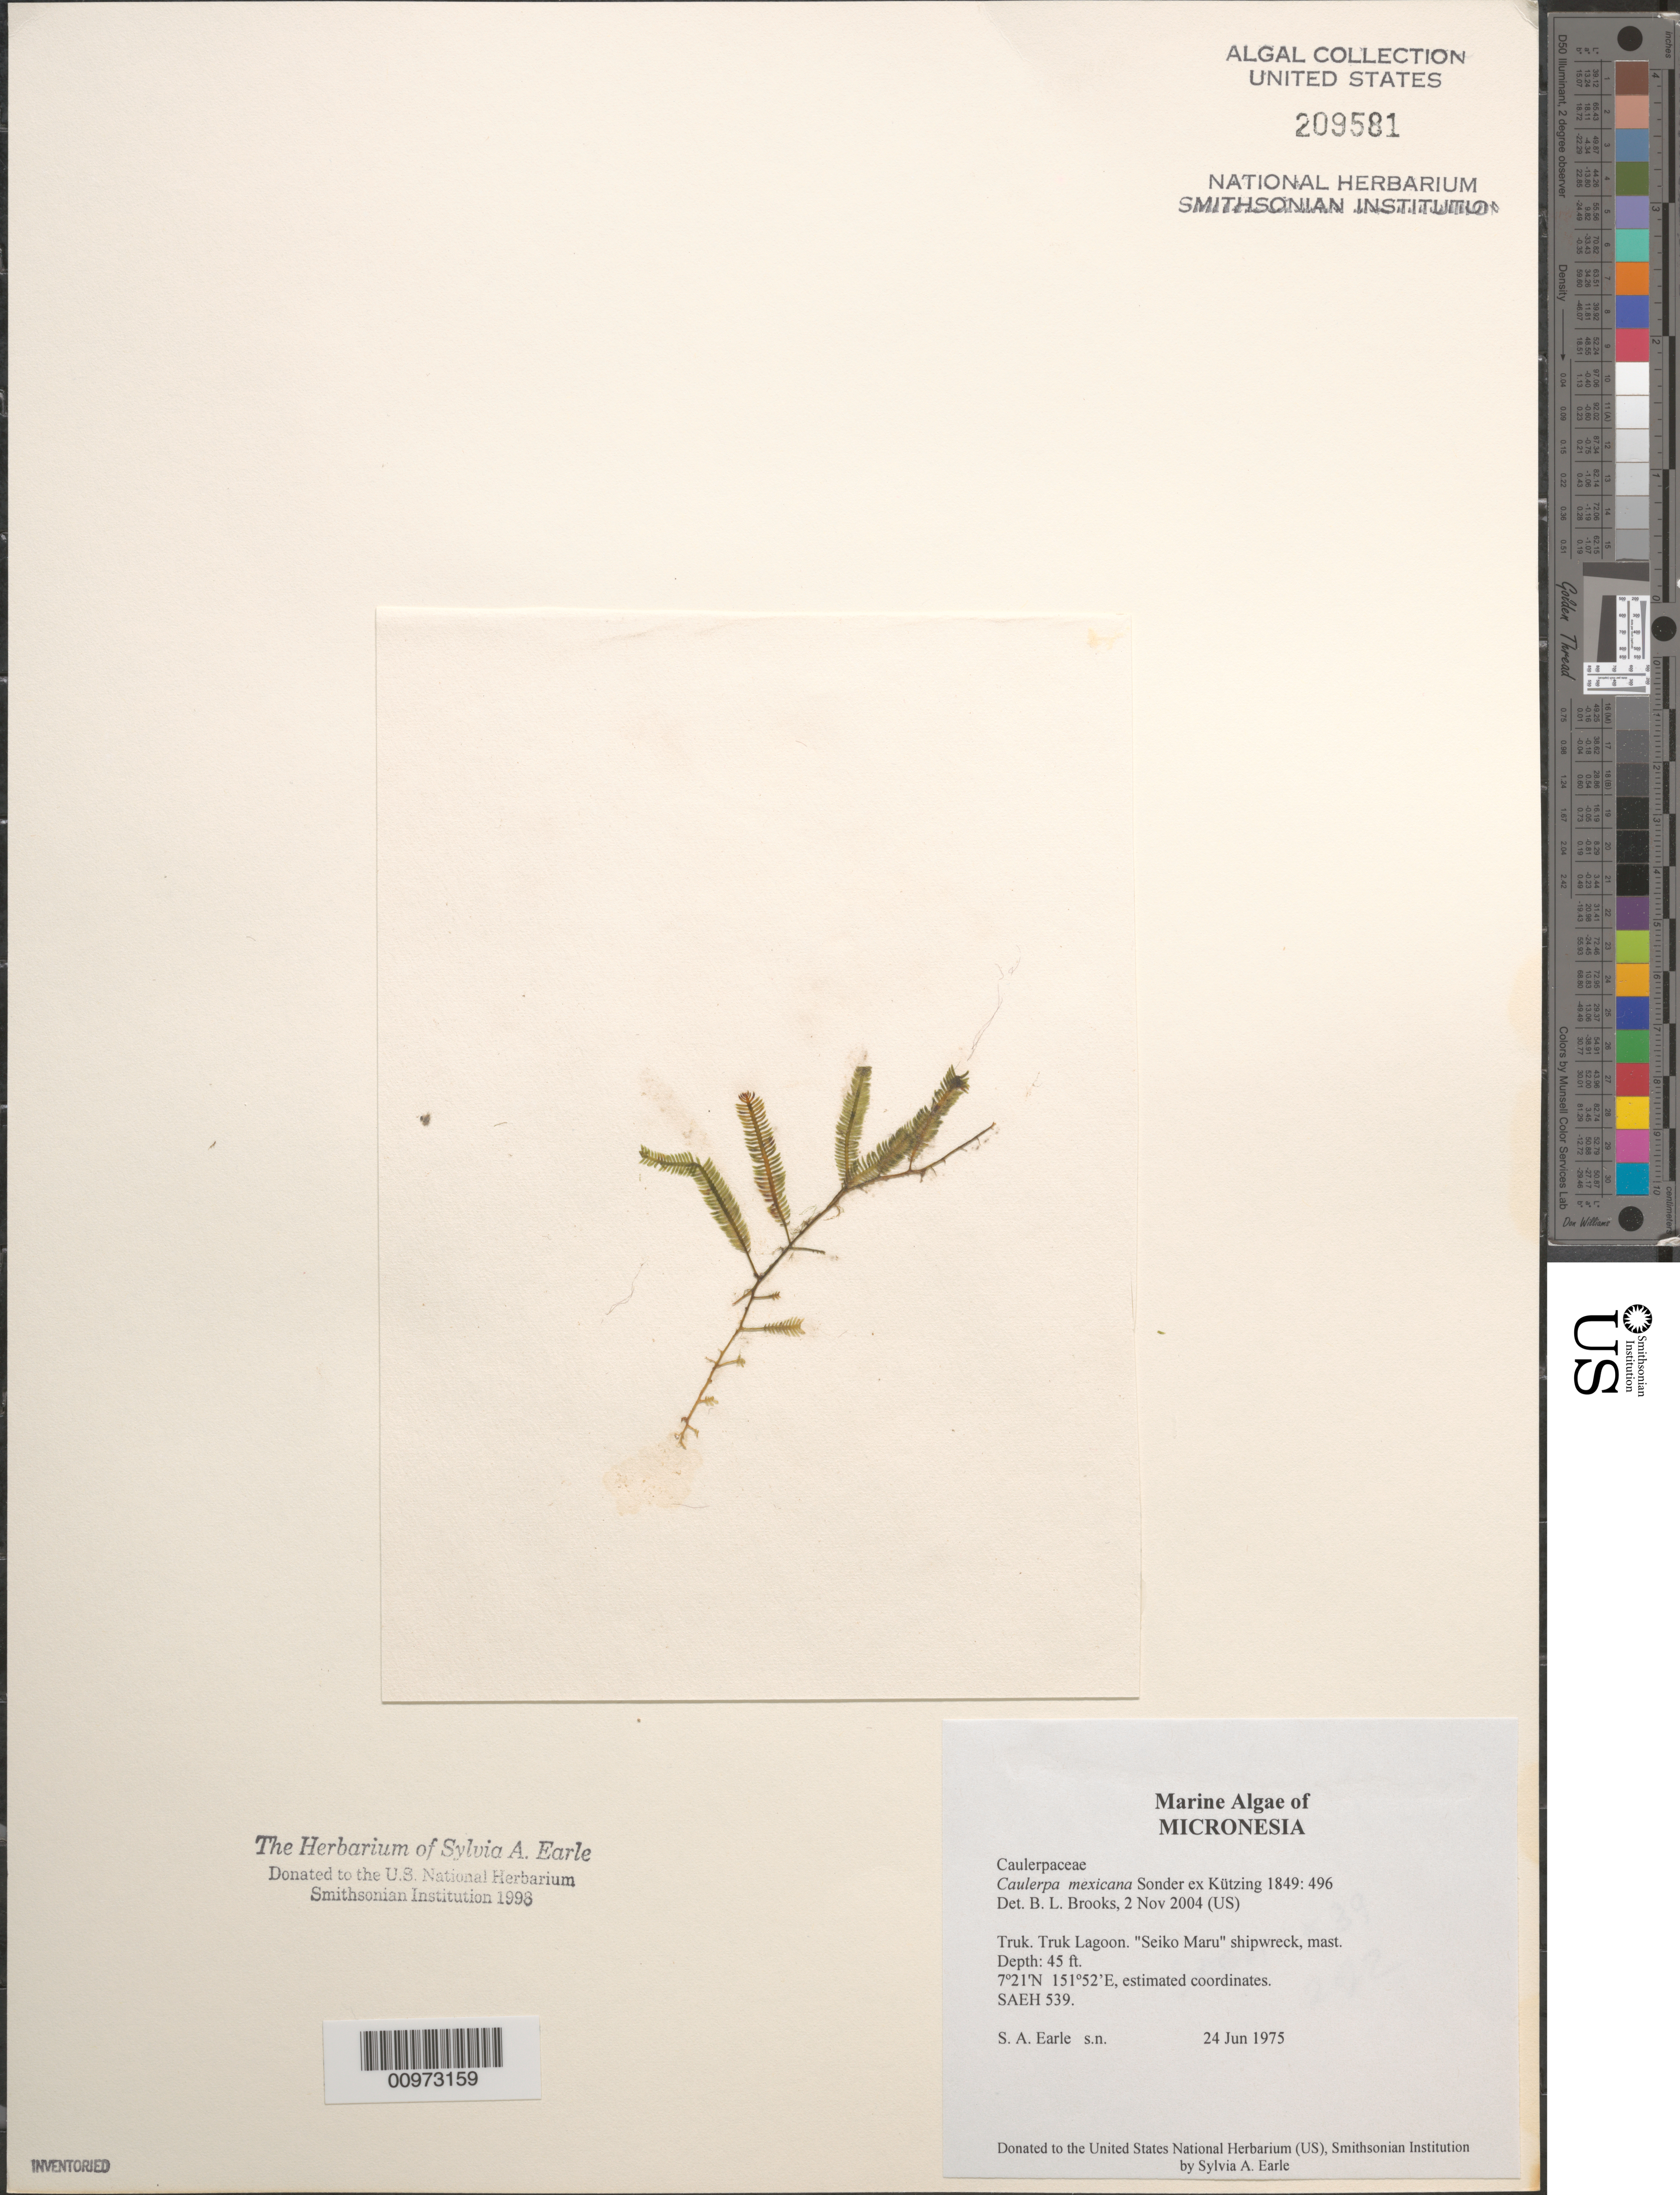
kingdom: Plantae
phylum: Chlorophyta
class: Ulvophyceae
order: Bryopsidales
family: Caulerpaceae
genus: Caulerpa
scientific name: Caulerpa mexicana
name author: Sond. ex Kütz.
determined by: Brooks, B. L., (BOT), Smithsonian Institution - National Museum of Natural History (UNITED STATES)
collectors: S. A. Earle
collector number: SAEH 539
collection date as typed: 24 Jun 1975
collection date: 1975-06-24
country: Micronesia, Federated States of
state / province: Truk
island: Truk (Chuuk) Is.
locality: Chuuk Lagoon (Truk Lagoon), Seiko Maru shipwreck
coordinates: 7 21'N, 151 52'E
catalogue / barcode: US 209581